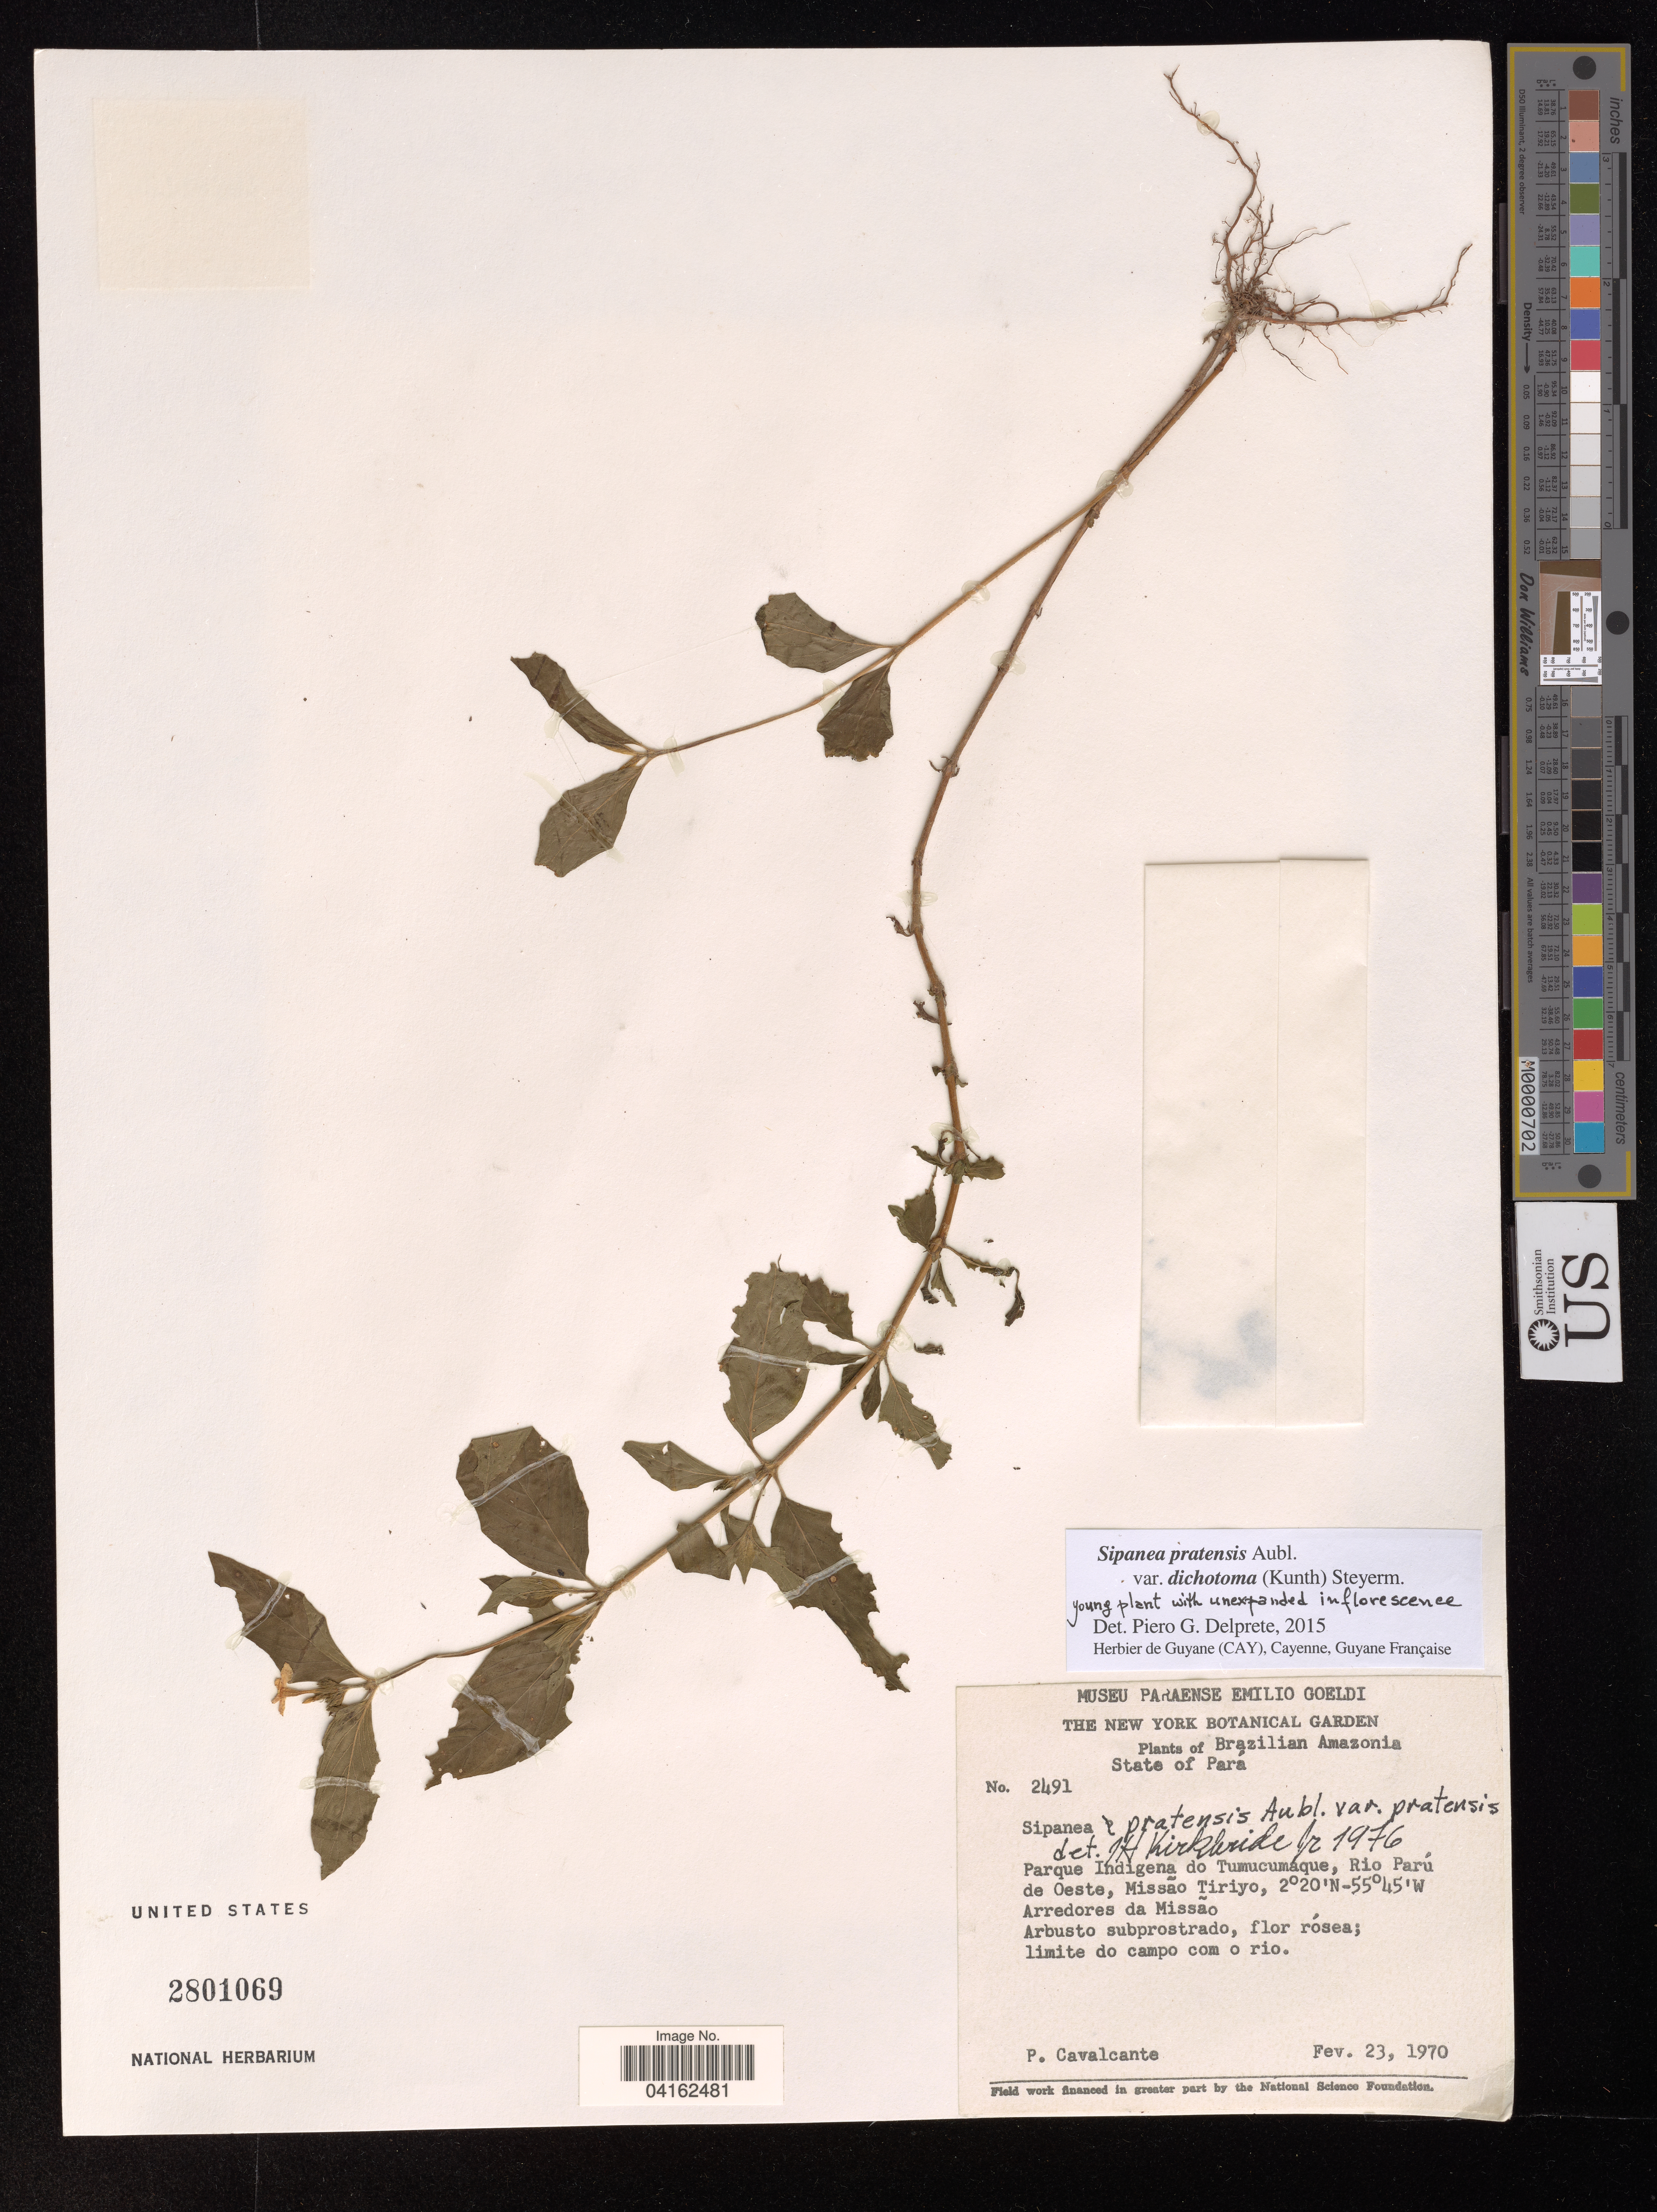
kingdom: Plantae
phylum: Tracheophyta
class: Magnoliopsida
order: Gentianales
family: Rubiaceae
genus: Sipanea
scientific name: Sipanea pratensis var. dichotoma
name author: (Kunth) Steyerm.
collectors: P. B. Cavalcante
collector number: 2491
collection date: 1970-02-23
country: Brazil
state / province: Pará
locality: Brazilian Amazonia. Parque Indigena do Tumucumaque, Rio Parú de Oeste, Missão Tiriyo. Arredores da Missão.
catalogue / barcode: US 2801069